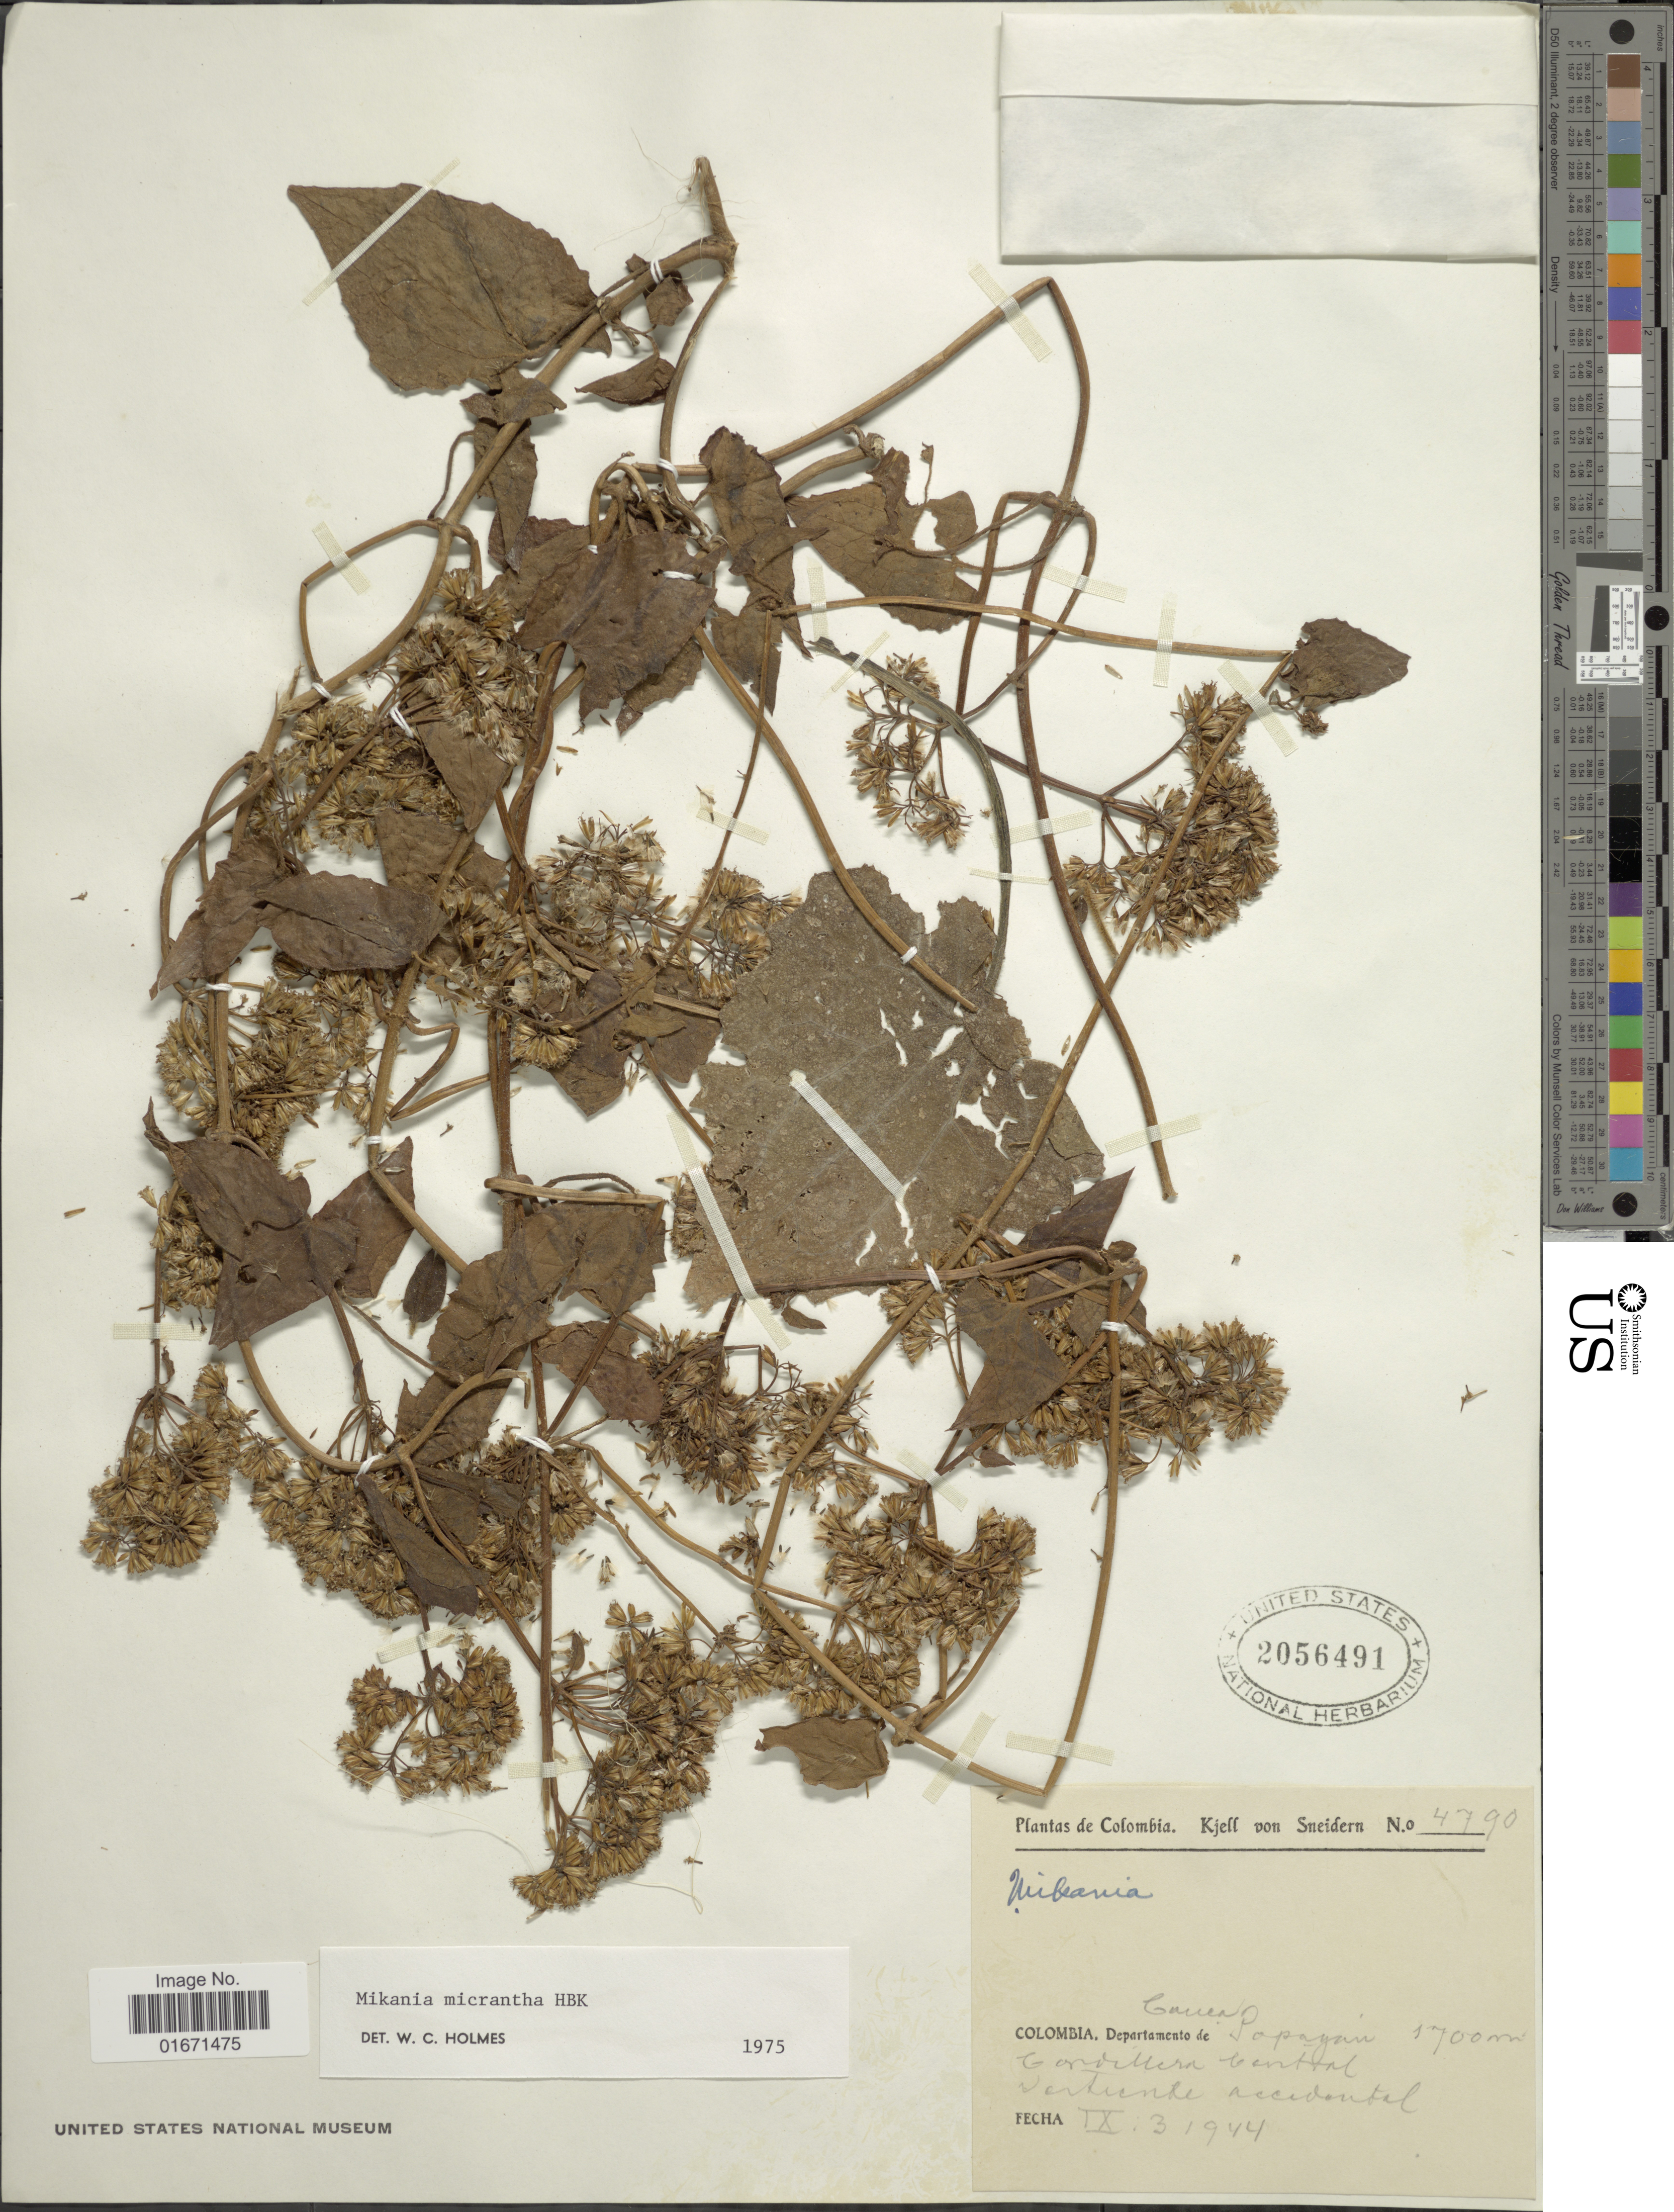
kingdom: Plantae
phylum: Tracheophyta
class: Magnoliopsida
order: Asterales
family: Asteraceae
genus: Mikania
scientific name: Mikania micrantha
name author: Kunth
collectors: K. von Sneidern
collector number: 4790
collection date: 1944-09-03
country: Colombia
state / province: Cauca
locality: Colombia, Departamento de Popayán. Cauca. Cordillera Central. Vertiente occidental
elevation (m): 1700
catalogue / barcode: US 2056491